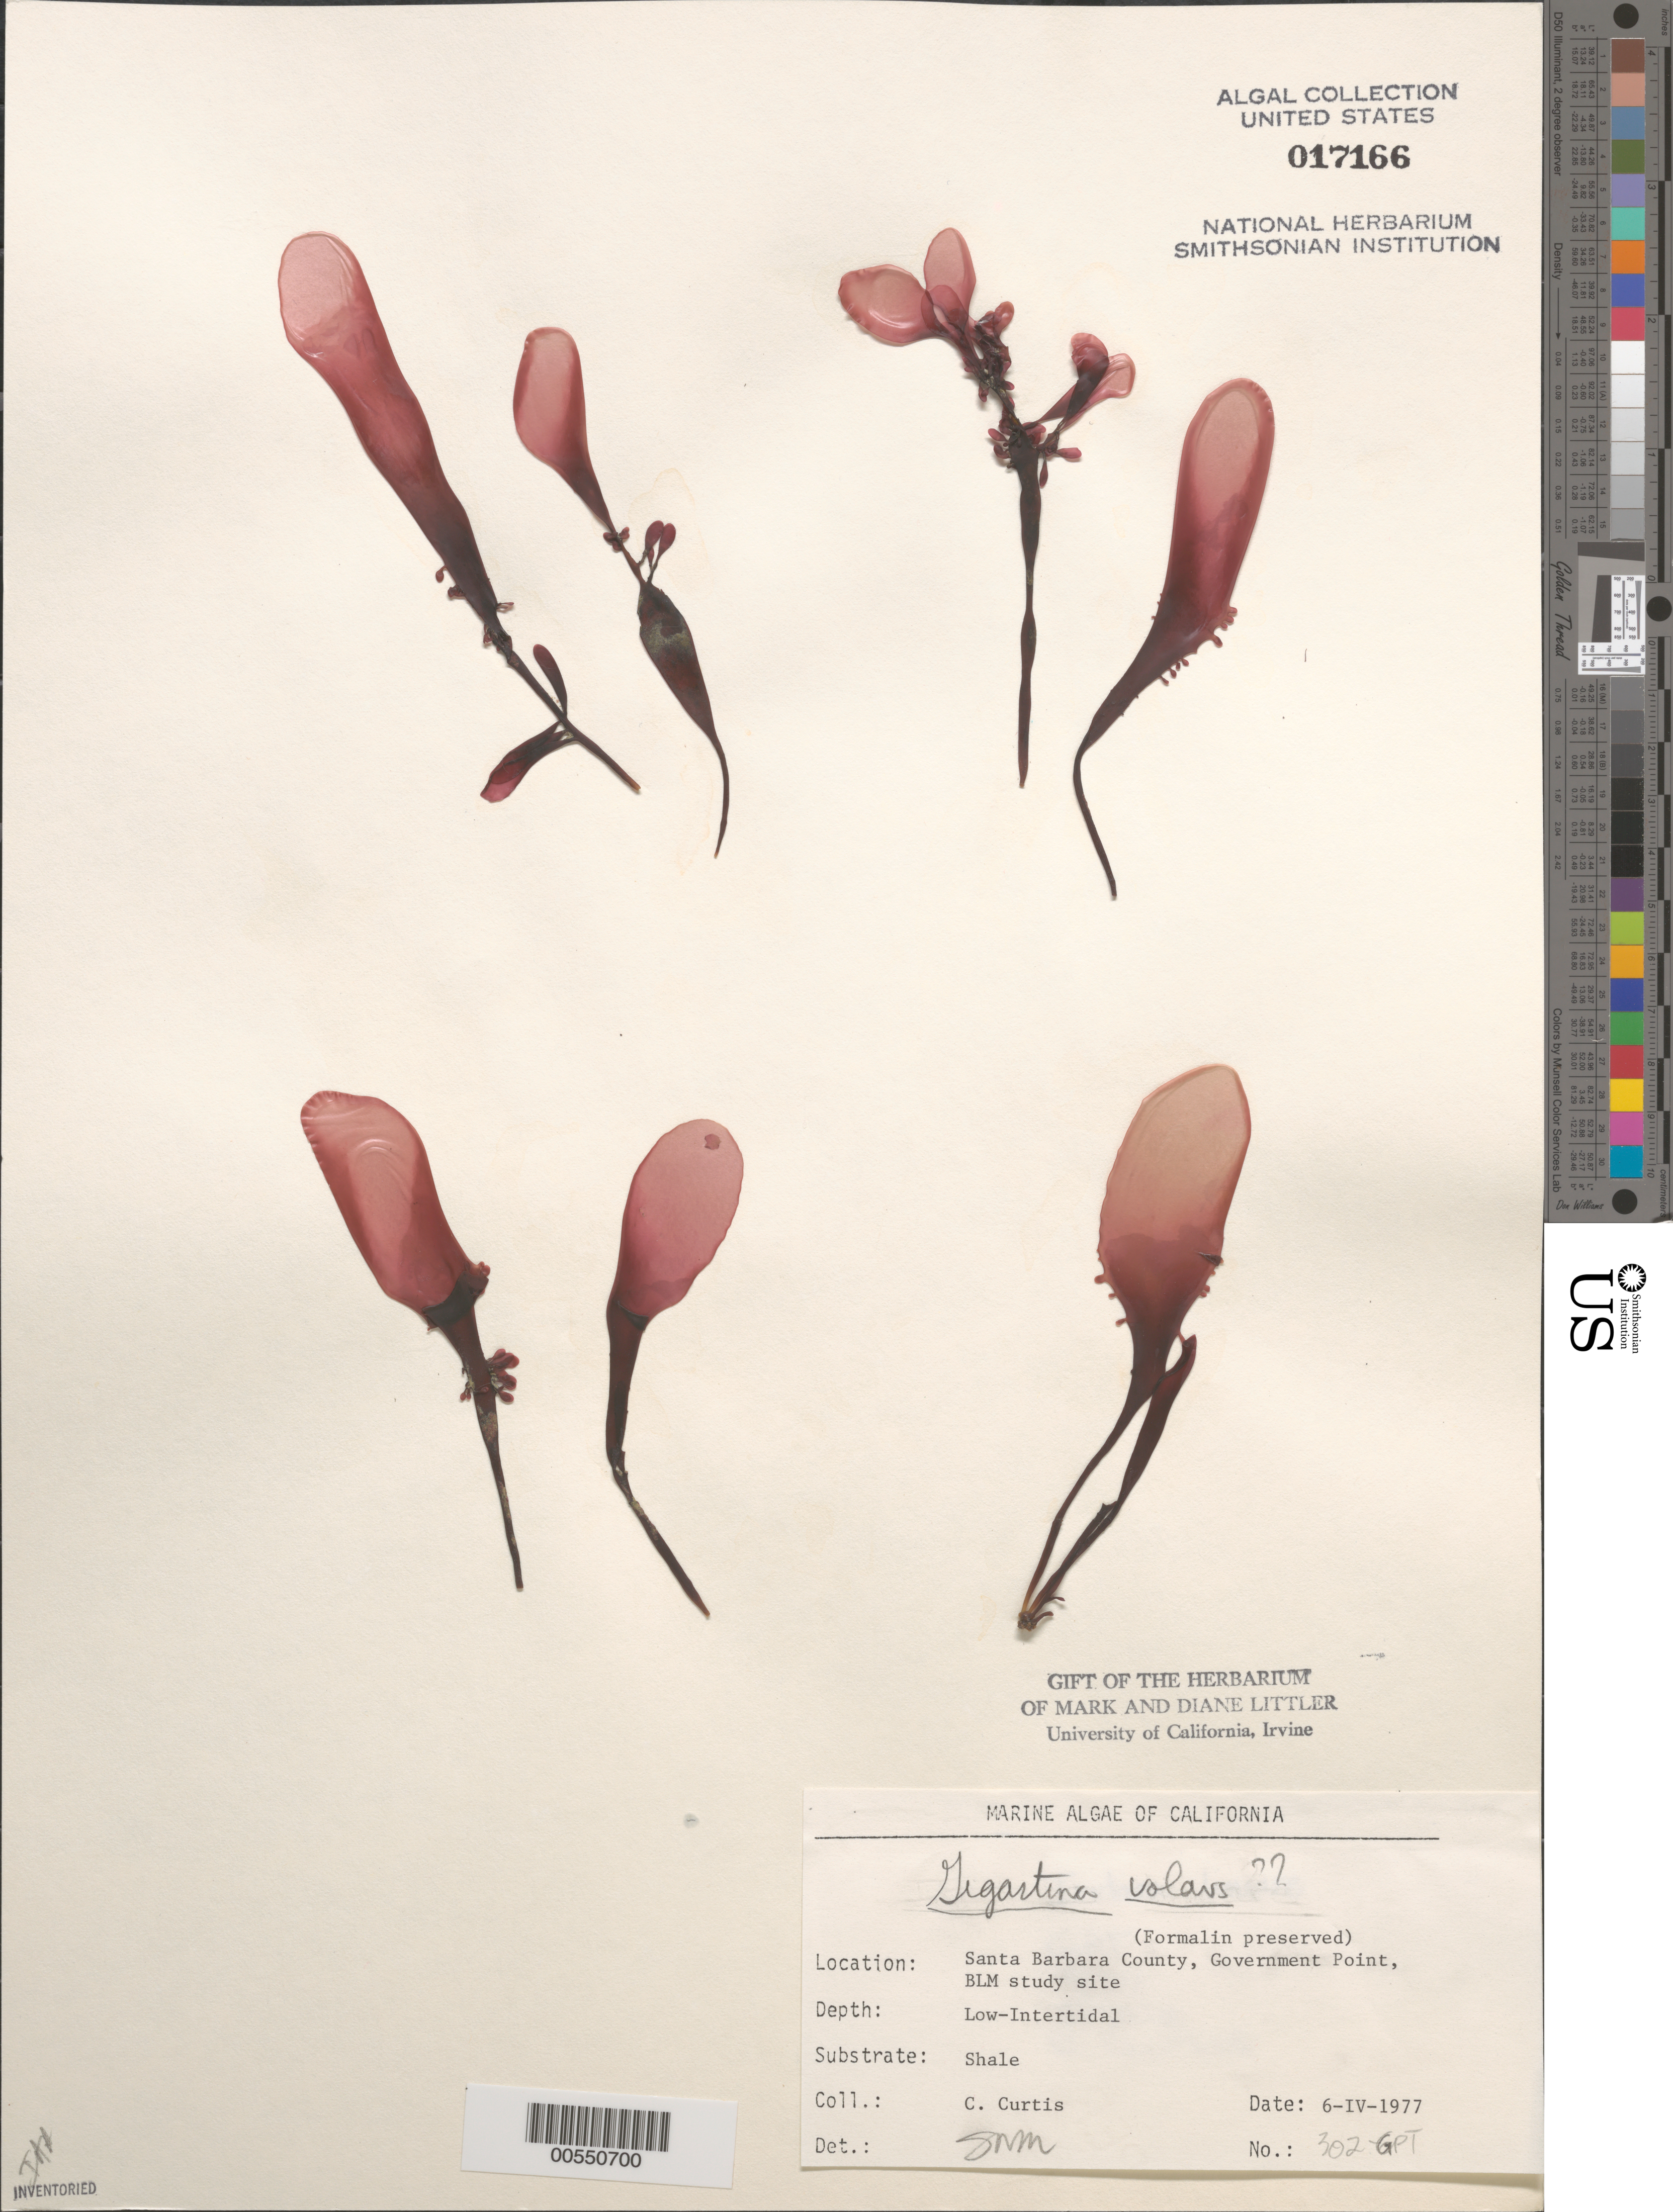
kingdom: Plantae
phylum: Rhodophyta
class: Florideophyceae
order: Gigartinales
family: Gigartinaceae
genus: Mazzaella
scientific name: Mazzaella volans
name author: (C. Agardh) Fredericq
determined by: Algae name updating Project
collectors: C. Curtis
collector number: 302-gpt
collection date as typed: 06 Apr 1977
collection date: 1977-04-06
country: United States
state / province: California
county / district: Santa Barbara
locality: Government Point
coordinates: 34 26'31"N, 120 24'06"W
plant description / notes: BLM-SOCALBIGHT Rocky Intertidal Survey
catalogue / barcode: US 17166